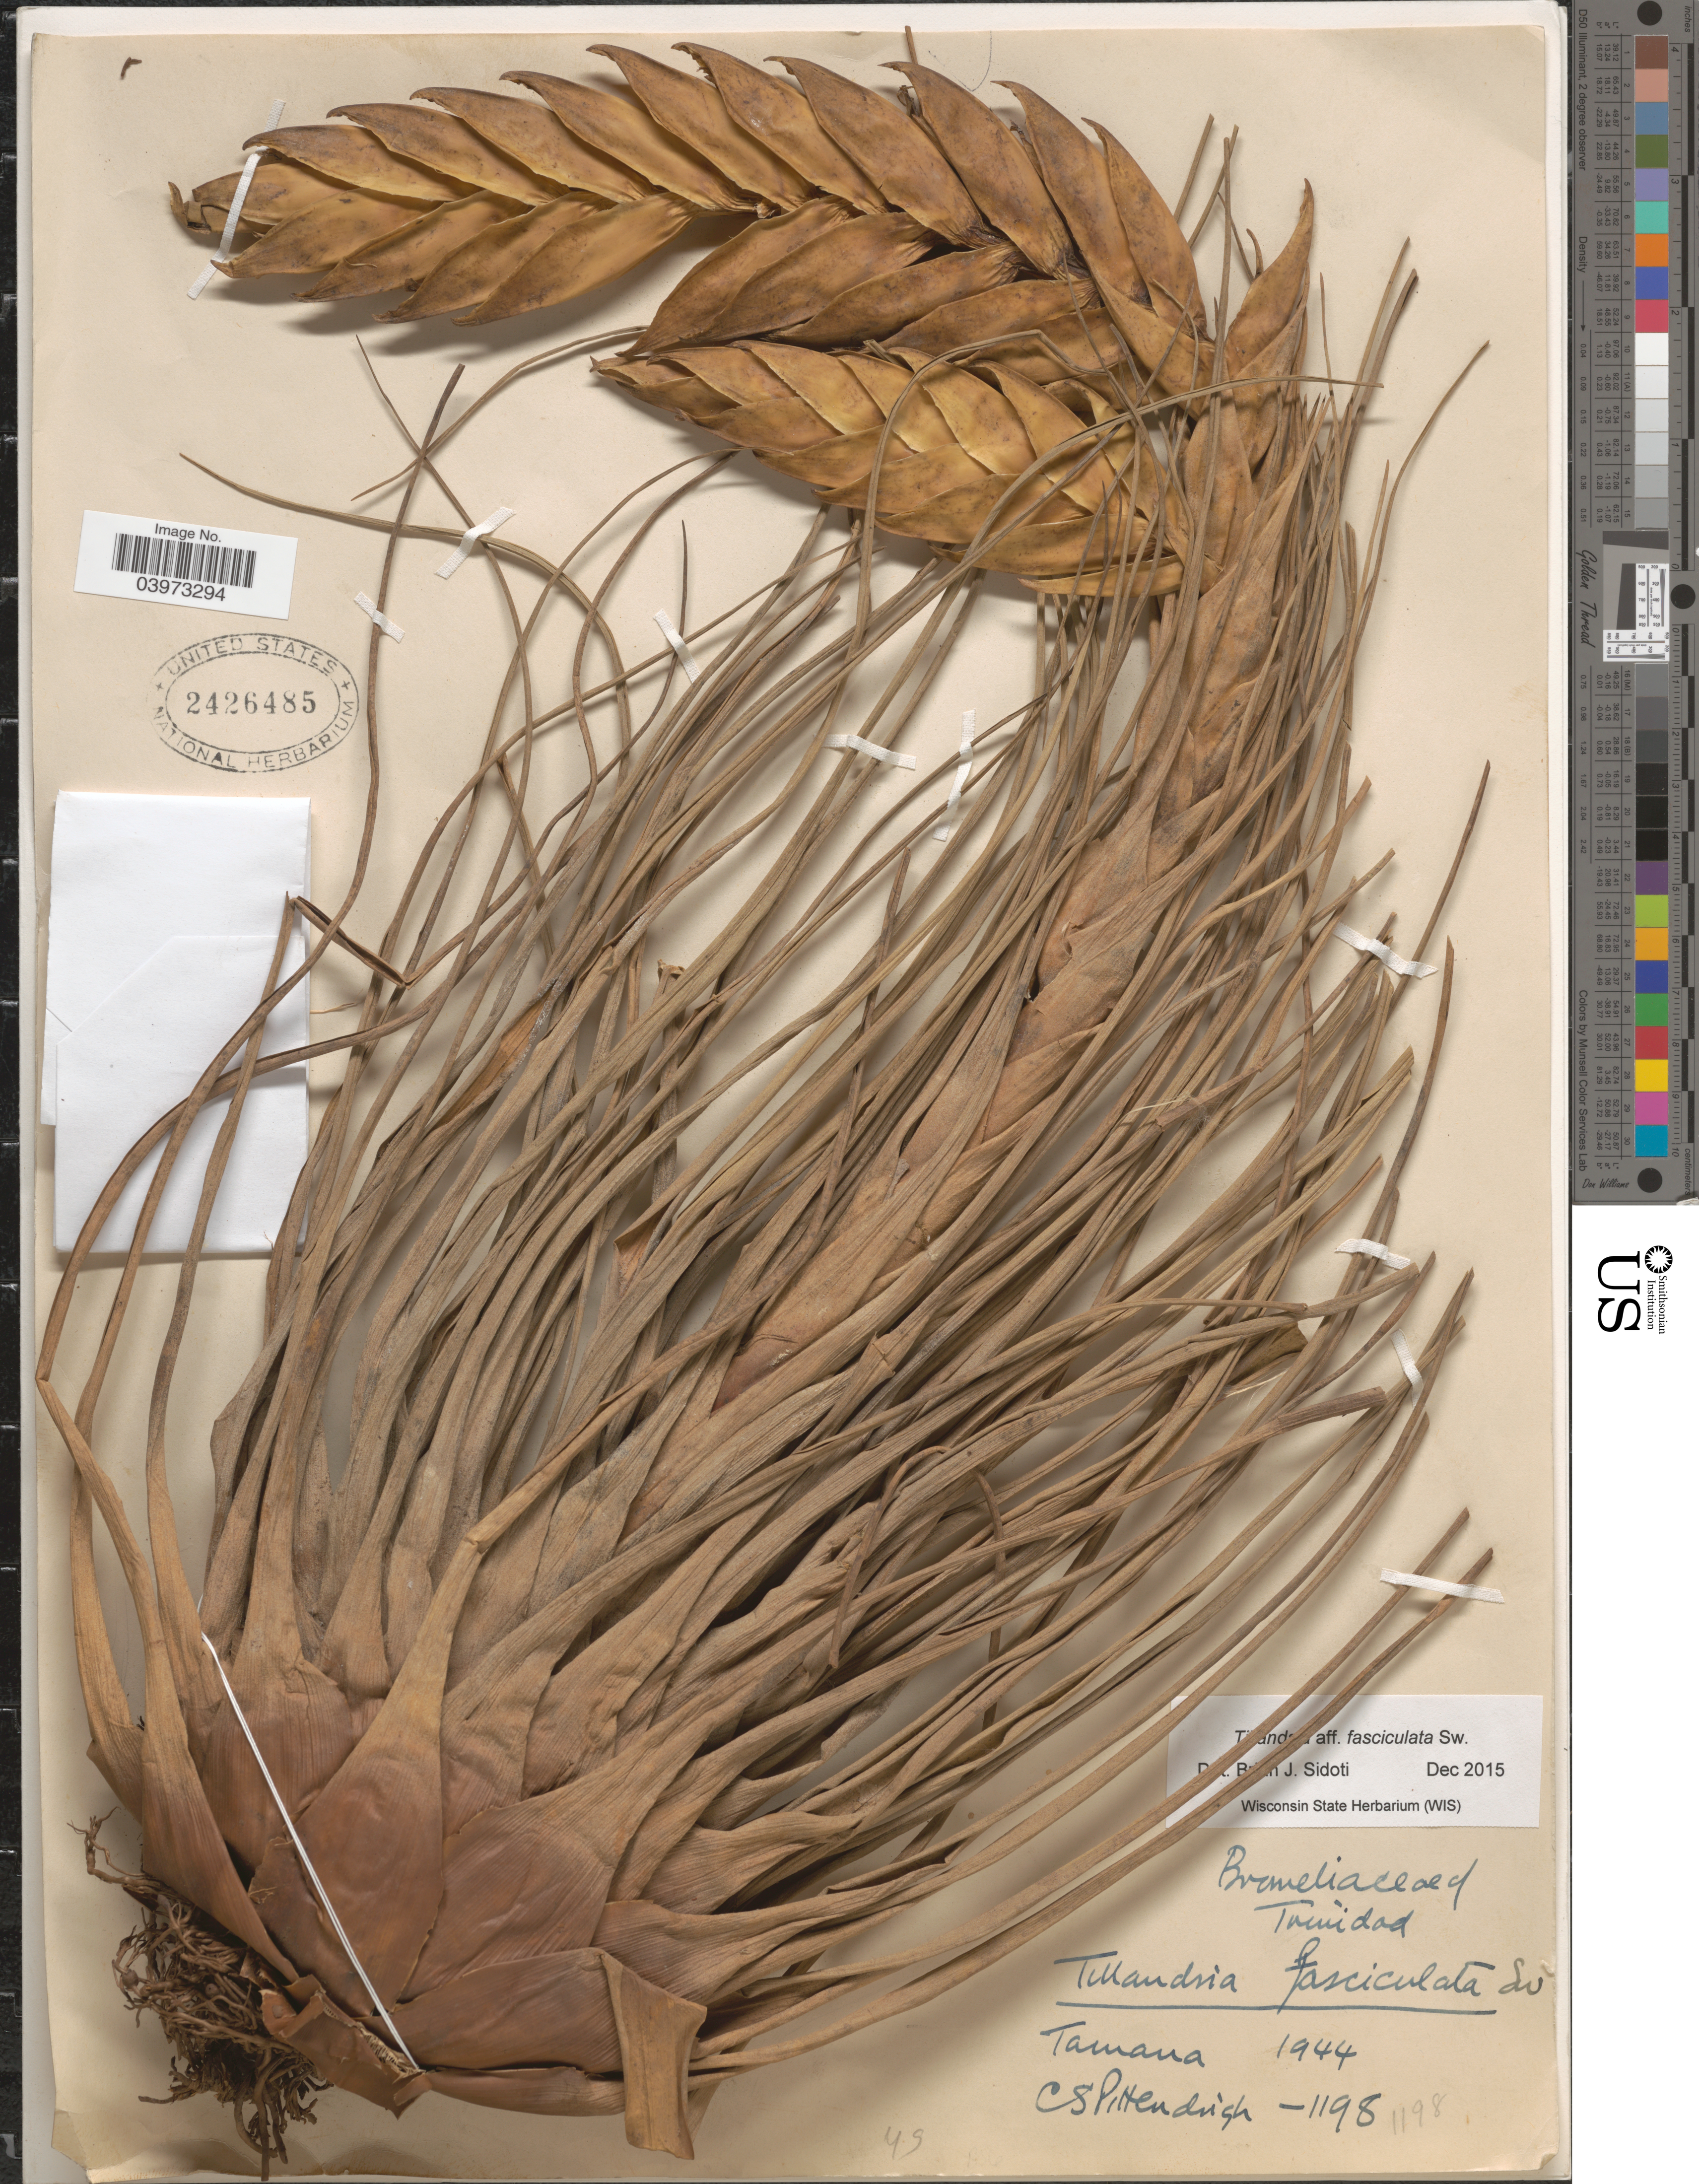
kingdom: Plantae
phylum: Tracheophyta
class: Liliopsida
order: Poales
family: Bromeliaceae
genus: Tillandsia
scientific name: Tillandsia fasciculata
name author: Sw.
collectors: C. Pittendrigh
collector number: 1198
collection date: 1944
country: Trinidad and Tobago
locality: Trinidad. Tamana.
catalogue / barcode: US 2426485